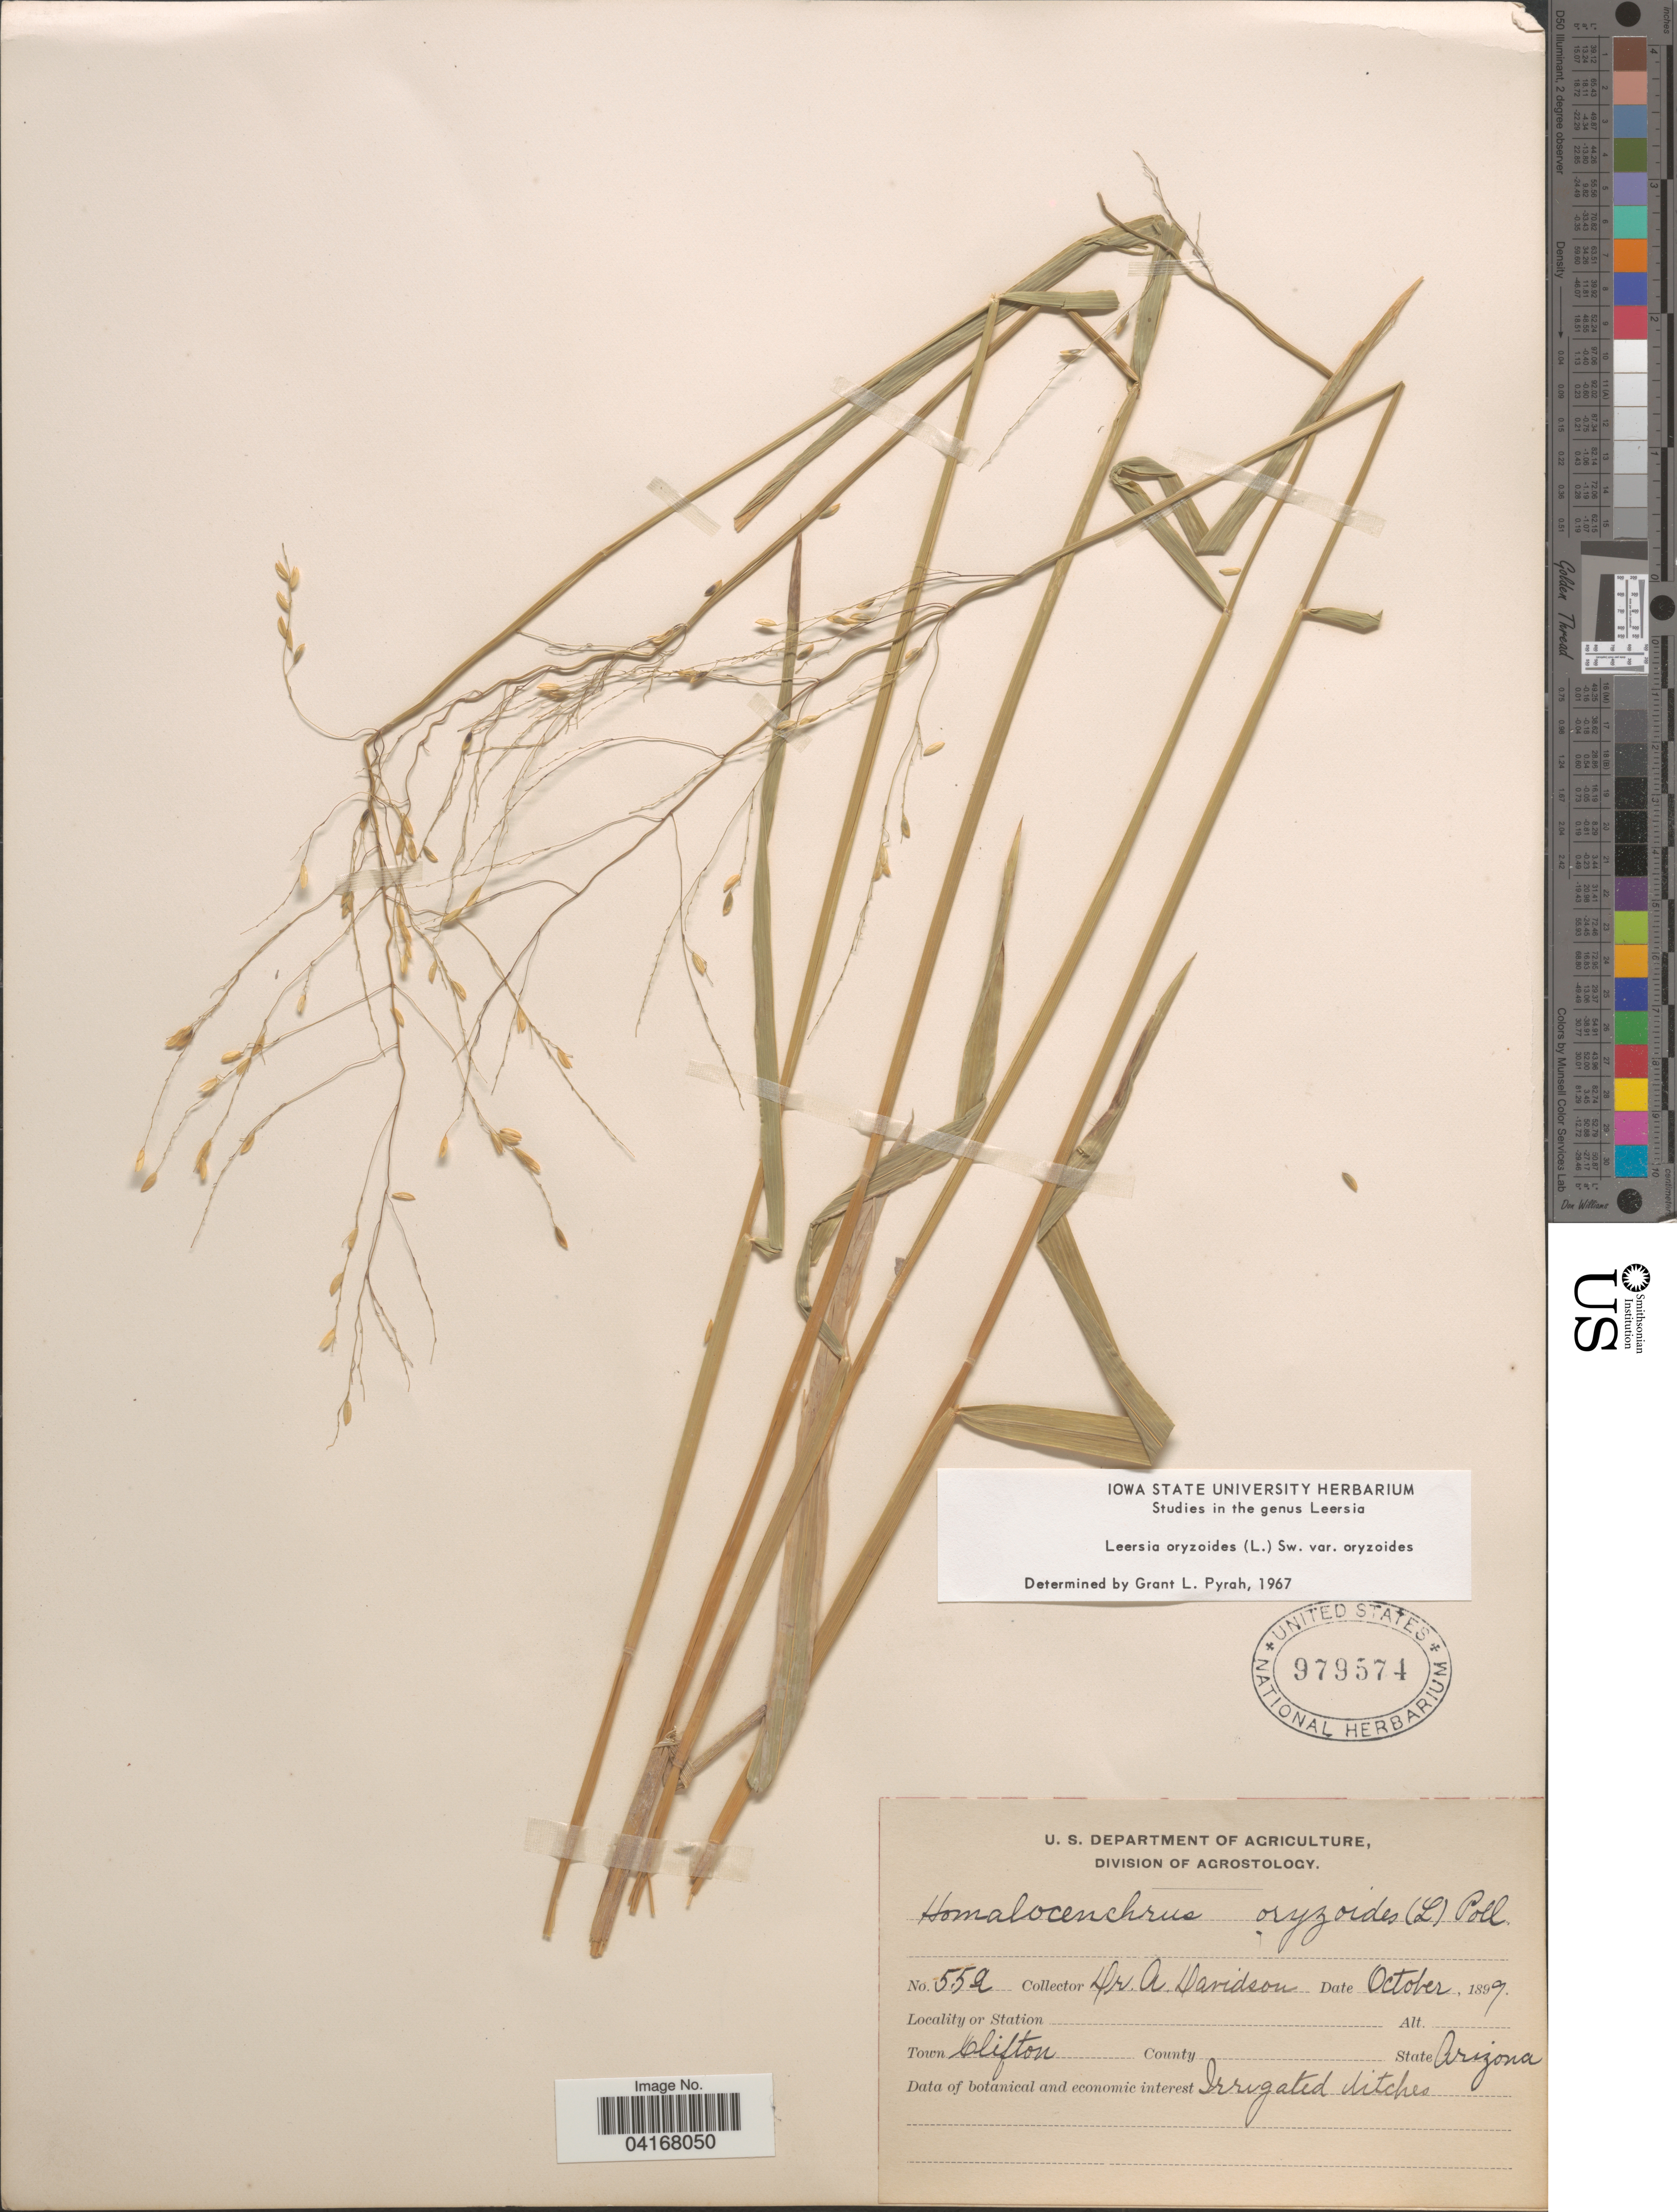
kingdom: Plantae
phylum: Tracheophyta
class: Liliopsida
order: Poales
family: Poaceae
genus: Leersia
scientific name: Leersia oryzoides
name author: (L.) Sw.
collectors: A. Davidson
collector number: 55a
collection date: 1899-10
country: United States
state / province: Arizona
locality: Town Clifton.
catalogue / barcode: US 979574